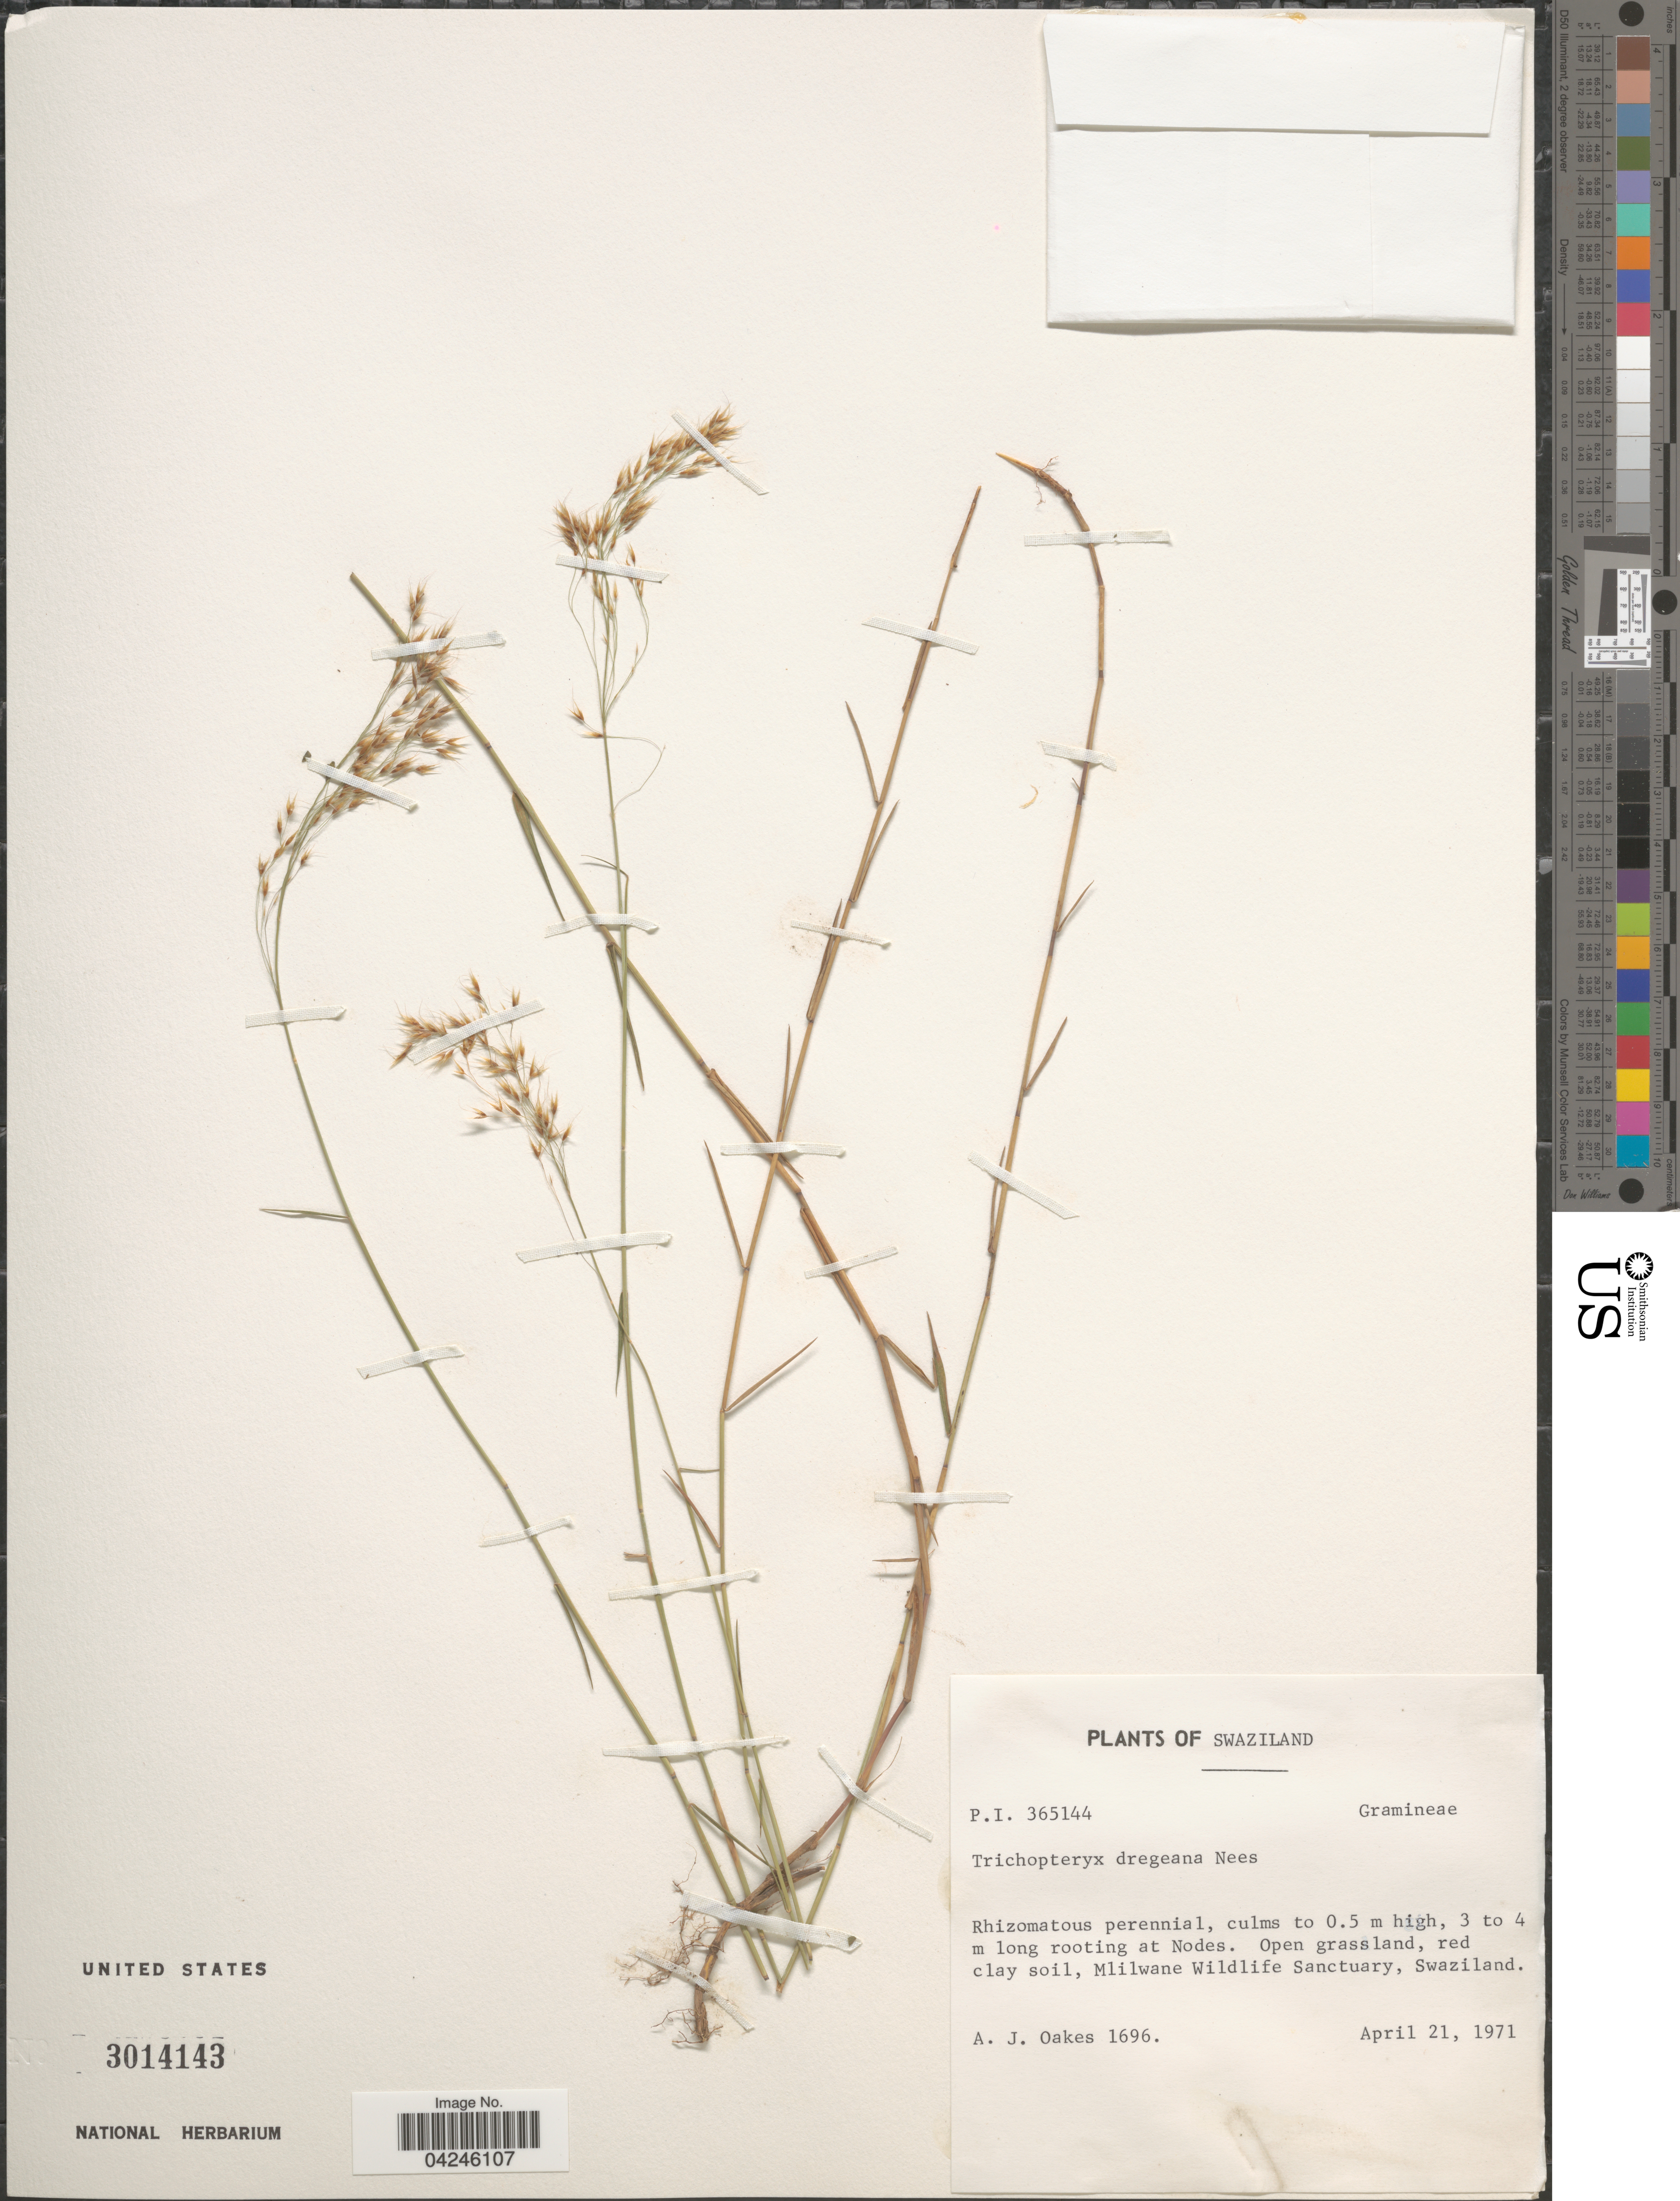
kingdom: Plantae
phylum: Tracheophyta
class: Liliopsida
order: Poales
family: Poaceae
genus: Trichopteryx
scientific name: Trichopteryx dregeana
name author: Nees ex Lindl.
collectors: A. Oakes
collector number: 1696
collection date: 1971-04-21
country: Eswatini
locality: Open grassland, red clay soil, Mlilwane Wildlife Sanctuary.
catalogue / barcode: US 3014143